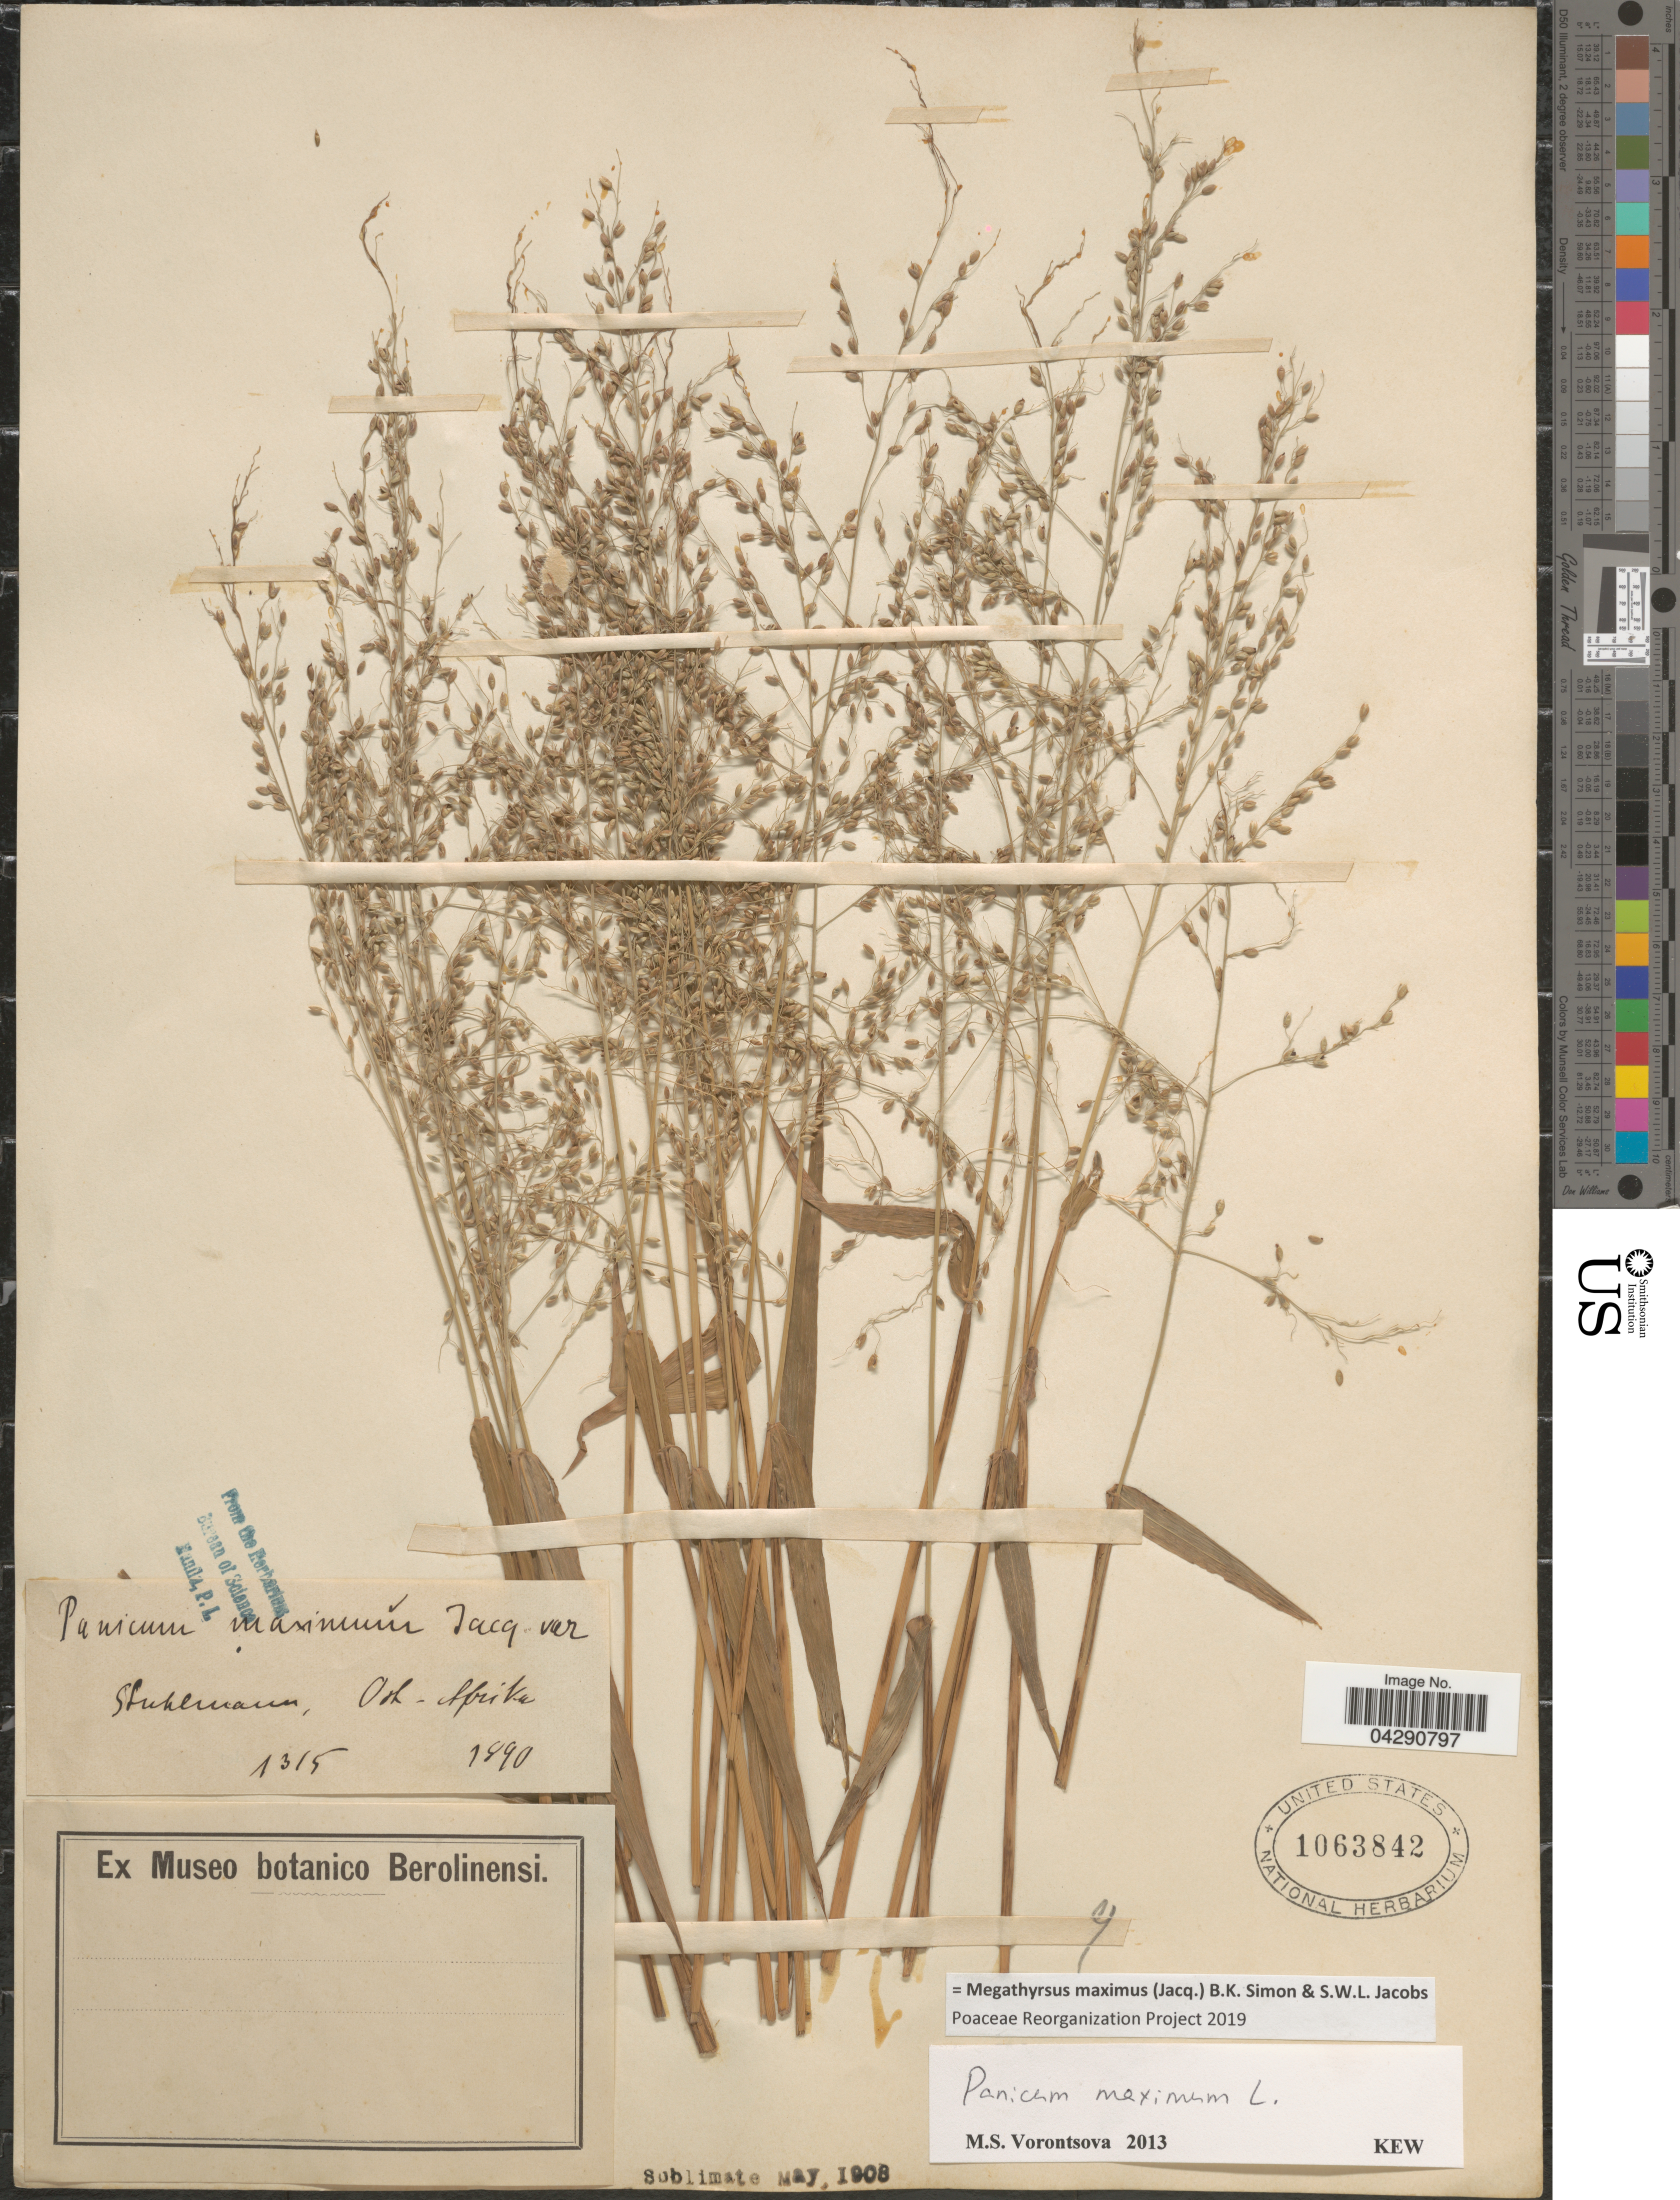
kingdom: Plantae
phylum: Tracheophyta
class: Liliopsida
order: Poales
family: Poaceae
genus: Megathyrsus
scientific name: Megathyrsus maximus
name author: (Jacq.) B.K. Simon & S.W.L. Jacobs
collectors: -. Stuhlmann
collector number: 1315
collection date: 1890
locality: Ost-Afrika.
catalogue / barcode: US 1063842